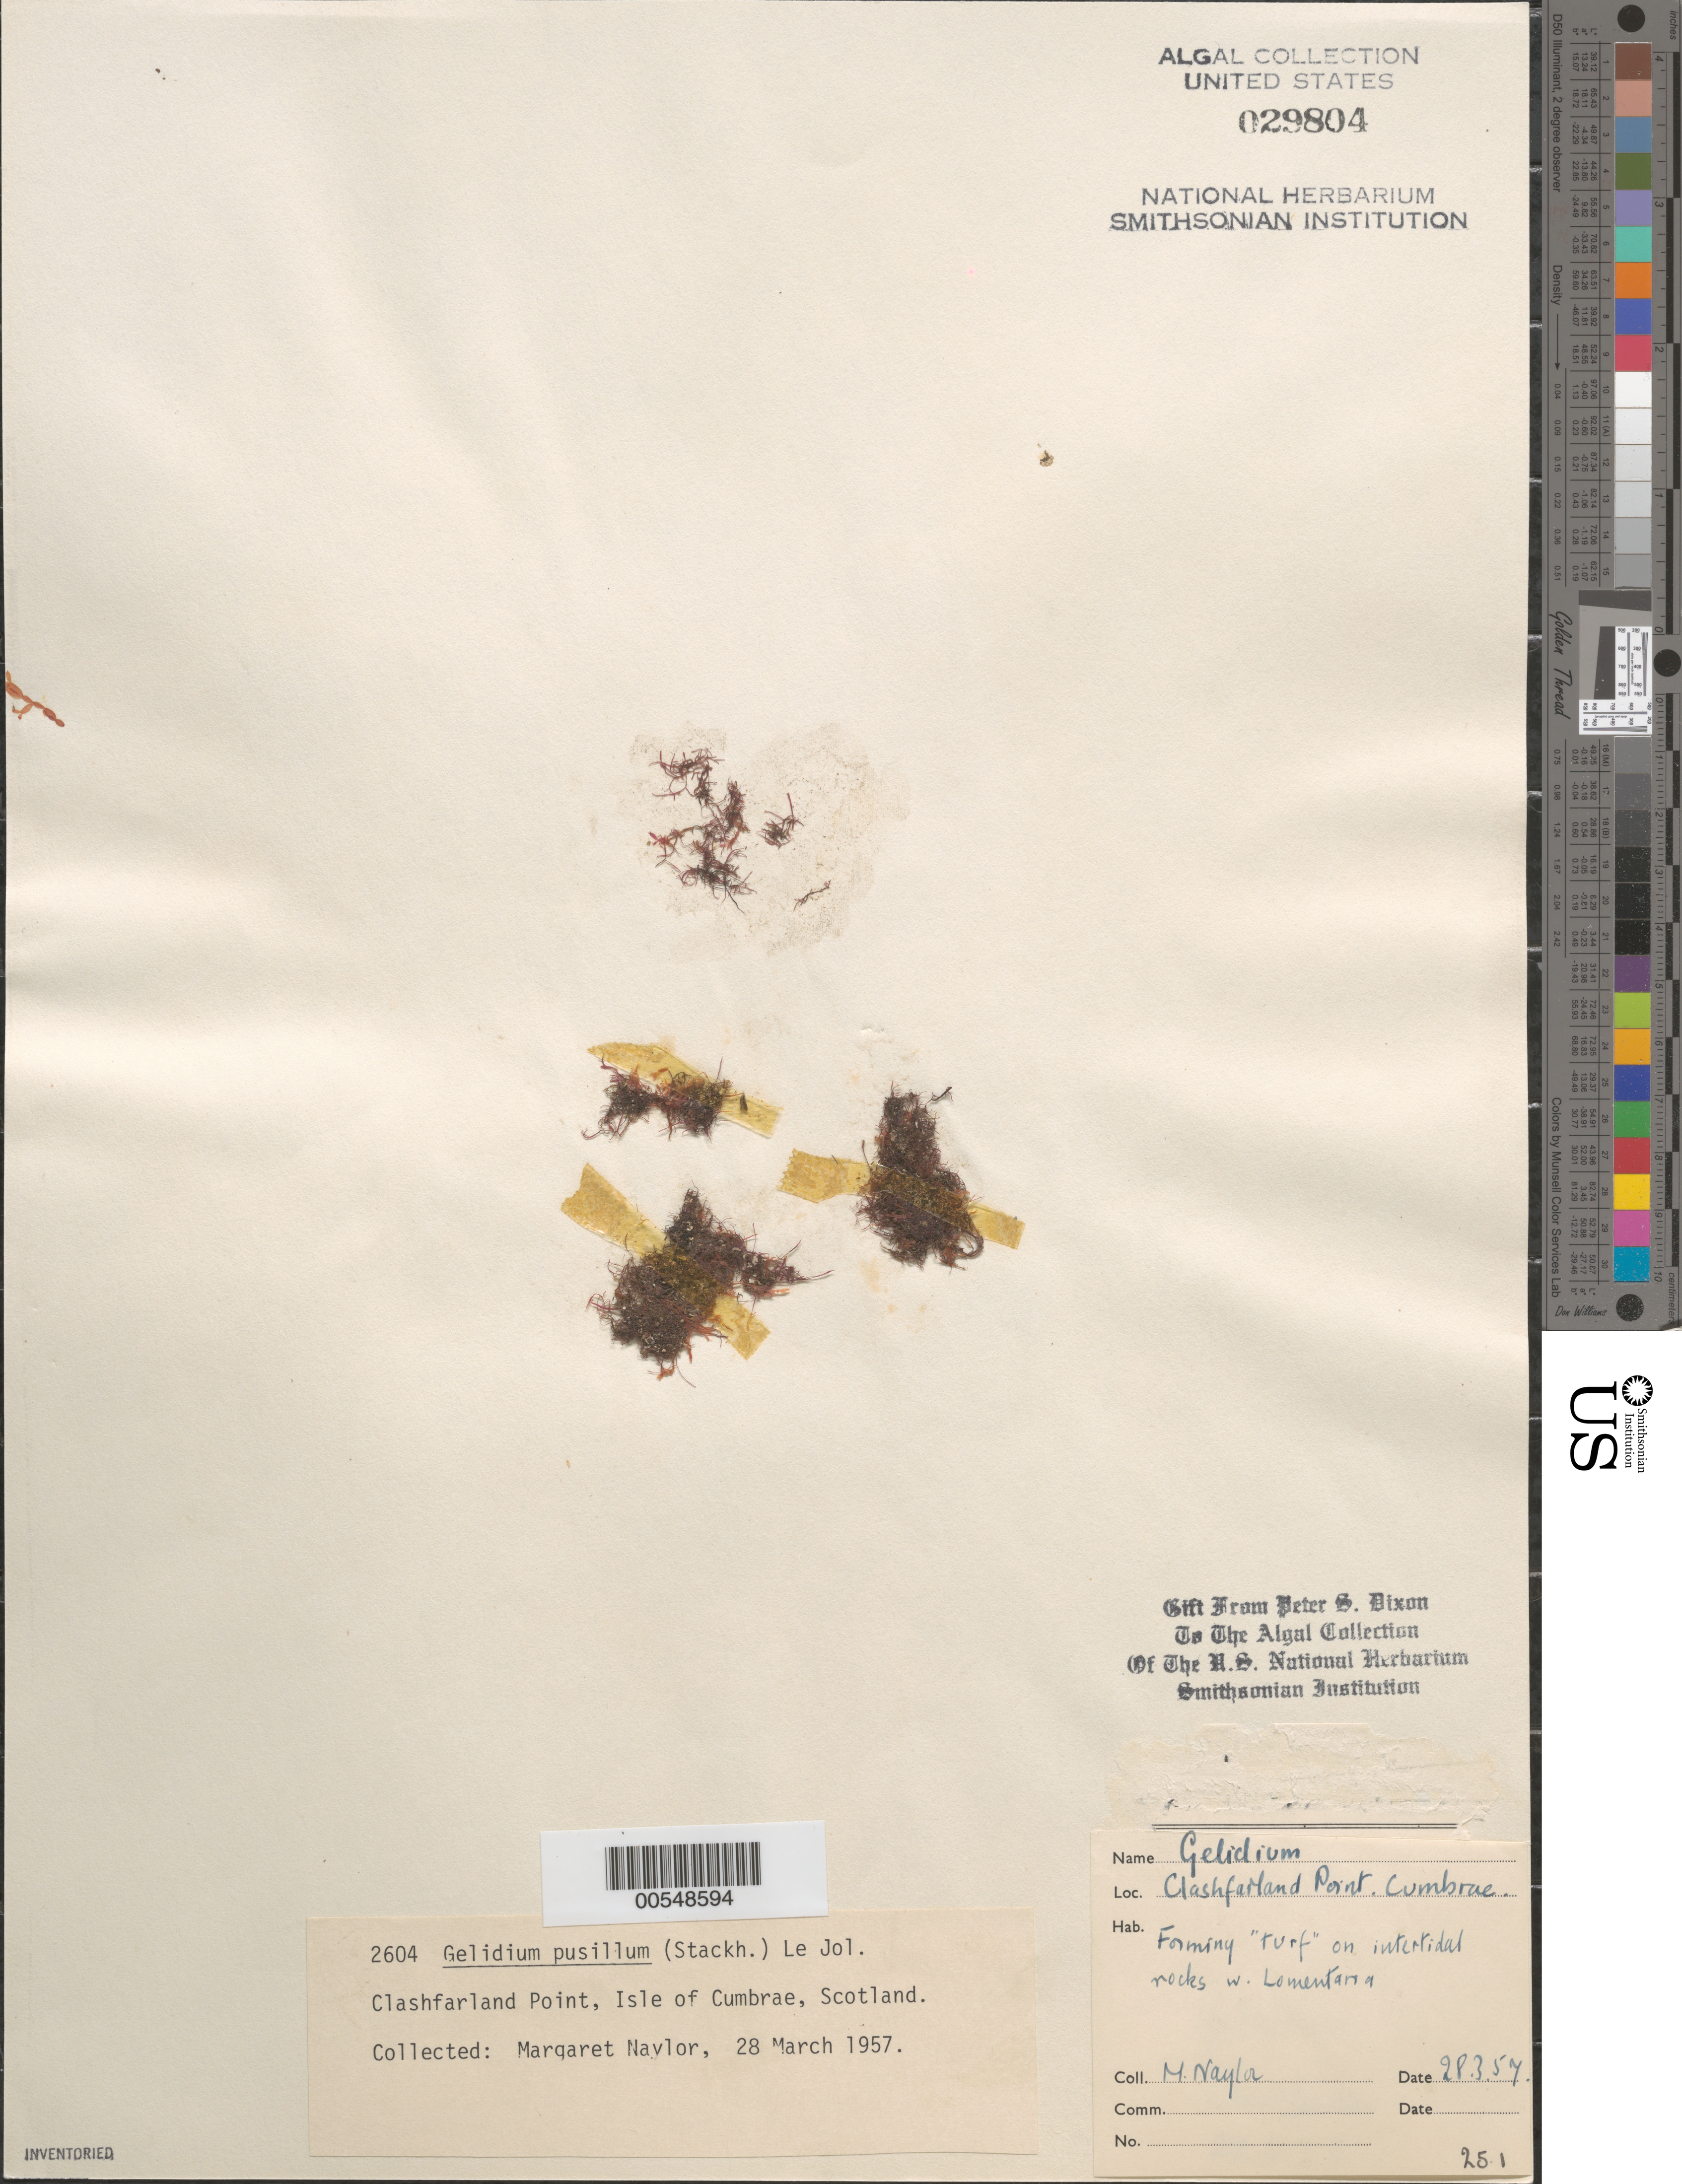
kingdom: Plantae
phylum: Rhodophyta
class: Florideophyceae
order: Gelidiales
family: Gelidiaceae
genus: Gelidium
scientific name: Gelidium pusillum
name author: (Stackh.) Le Jol.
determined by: Dixon, P. S.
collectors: M. Roberts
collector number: PSD 2604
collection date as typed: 28 Mar 1957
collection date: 1957-03-28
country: United Kingdom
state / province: Scotland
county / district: North Ayrshire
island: Great Cumbrae Island (Isle of Cumbrae)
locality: Clashfarland Point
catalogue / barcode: US 29804